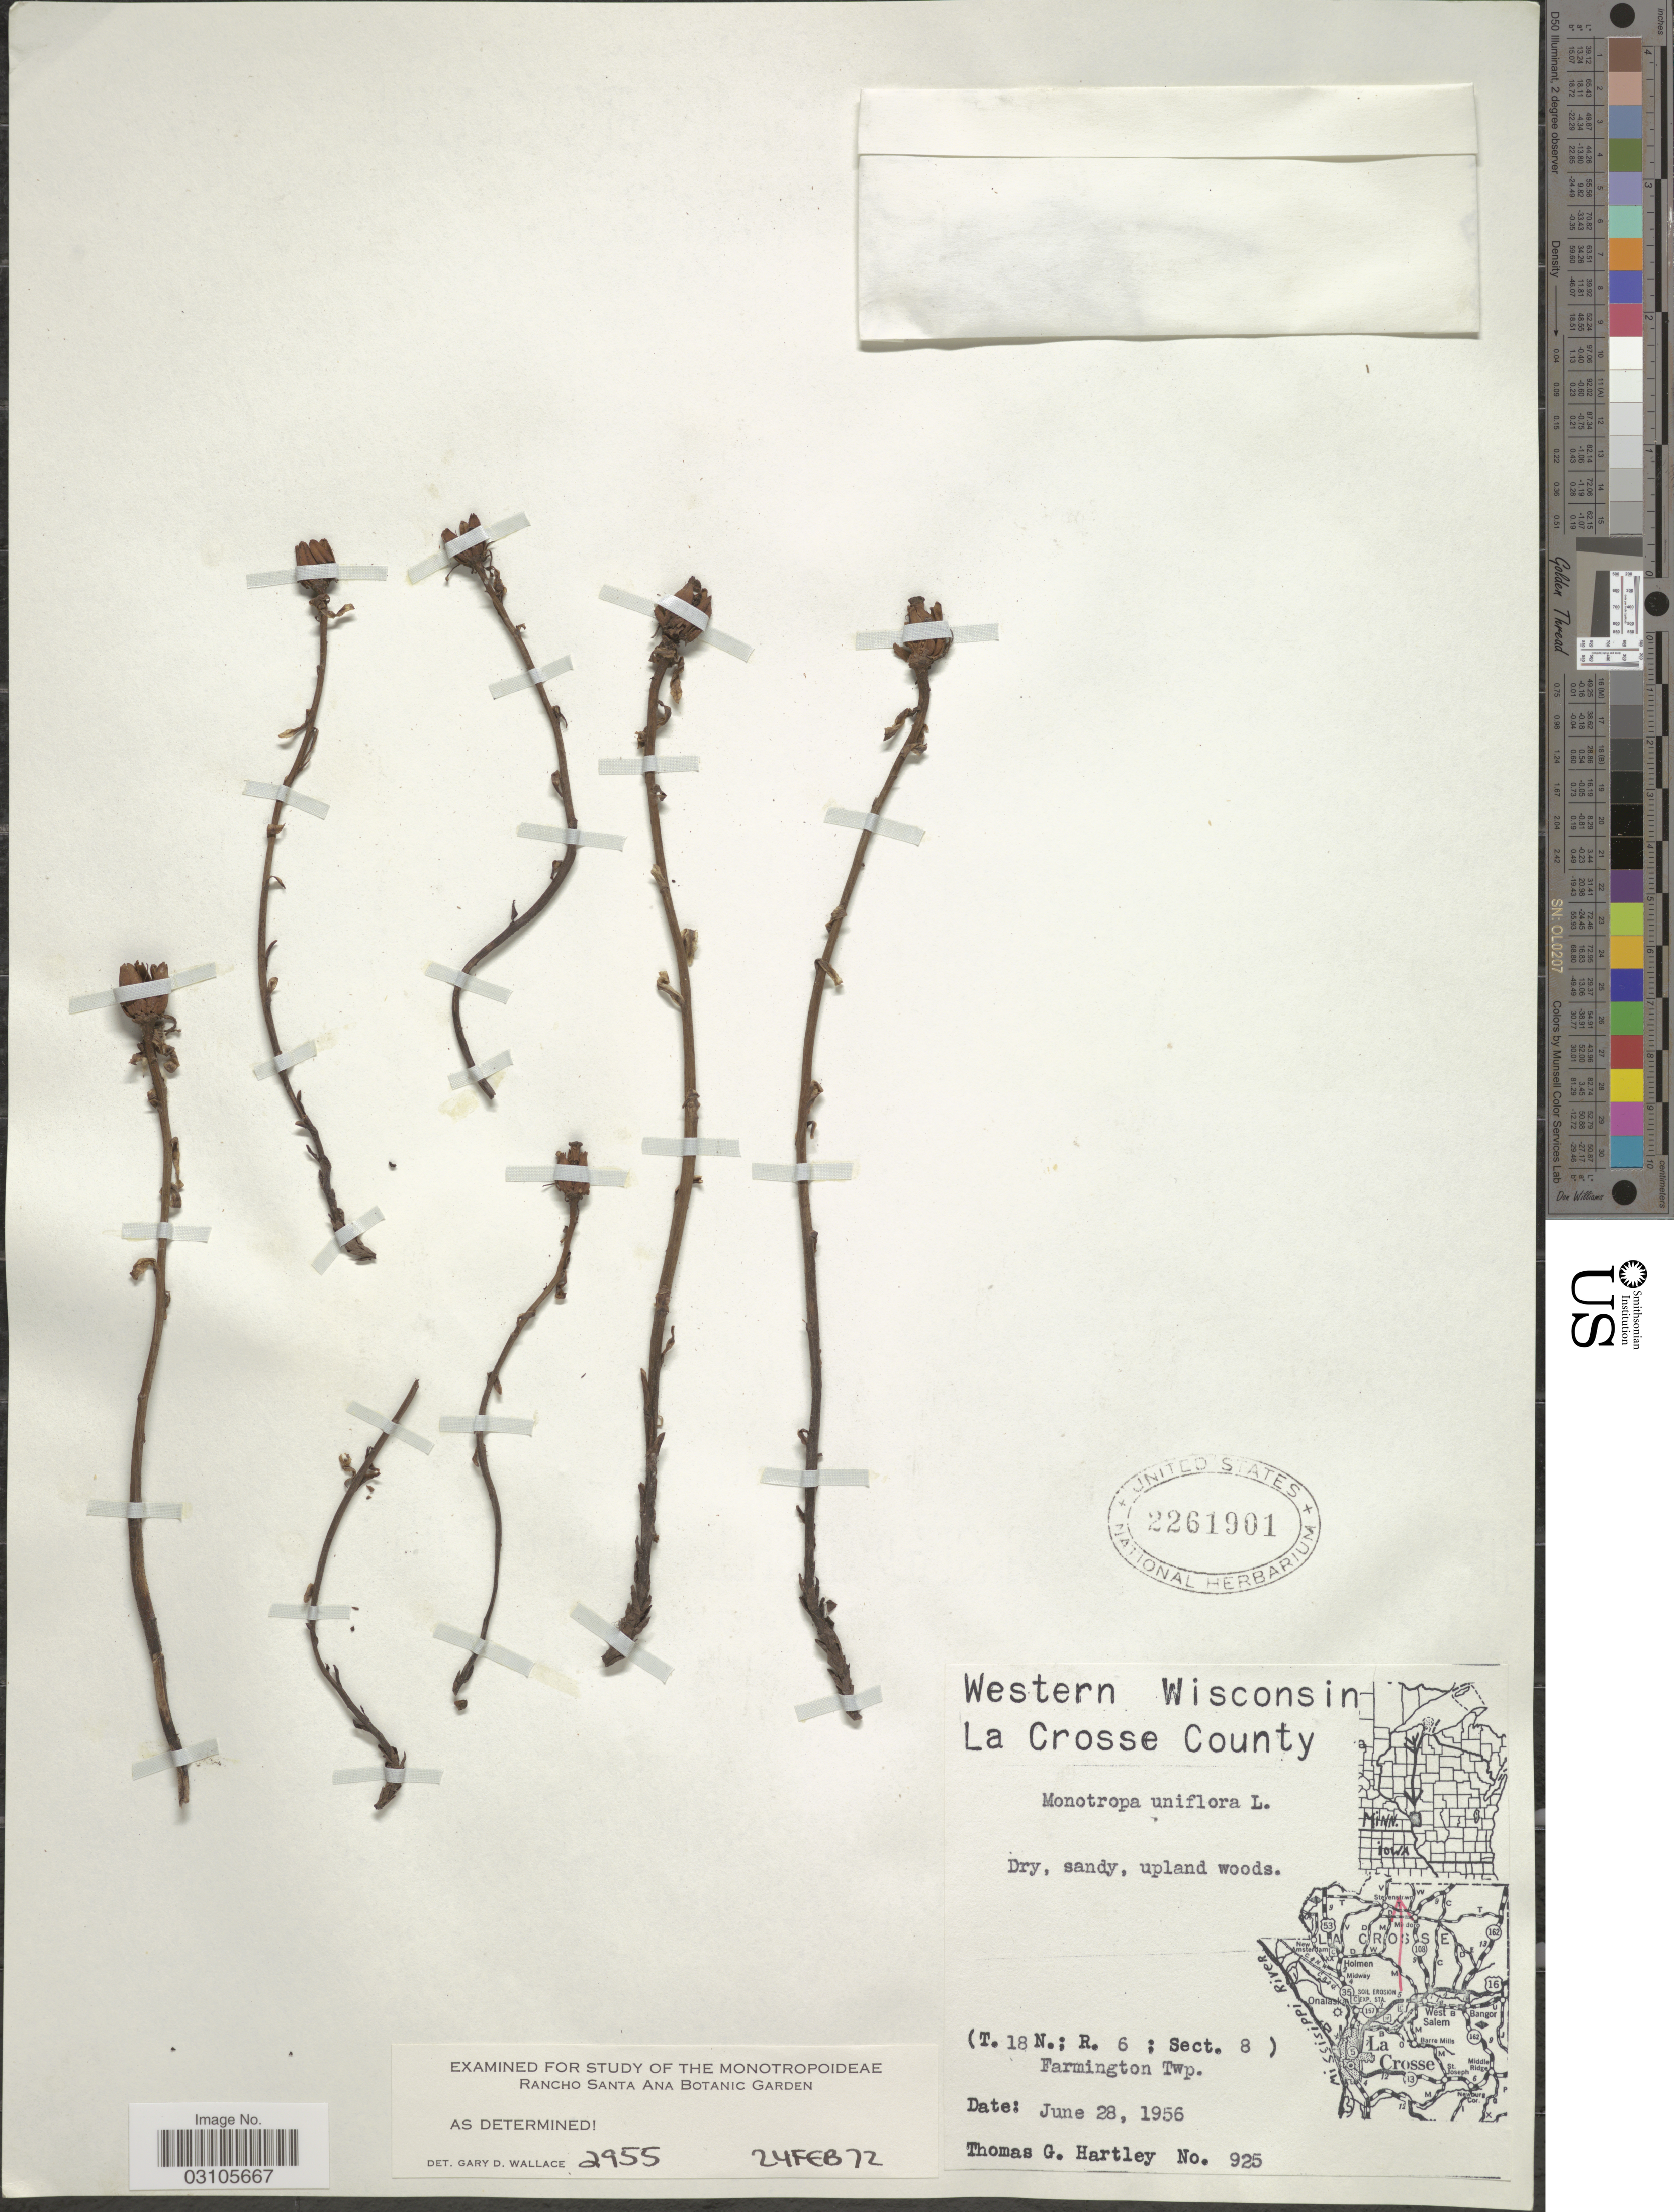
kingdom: Plantae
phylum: Tracheophyta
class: Magnoliopsida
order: Ericales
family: Ericaceae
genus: Monotropa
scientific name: Monotropa uniflora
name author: L.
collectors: T. Hartley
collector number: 925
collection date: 1956-06-28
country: United States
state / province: Wisconsin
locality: Western Wisconsin. La Crosse County. (T.18N.; R. 6 ; Sect. 8). Farmington Twp.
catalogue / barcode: US 2261901